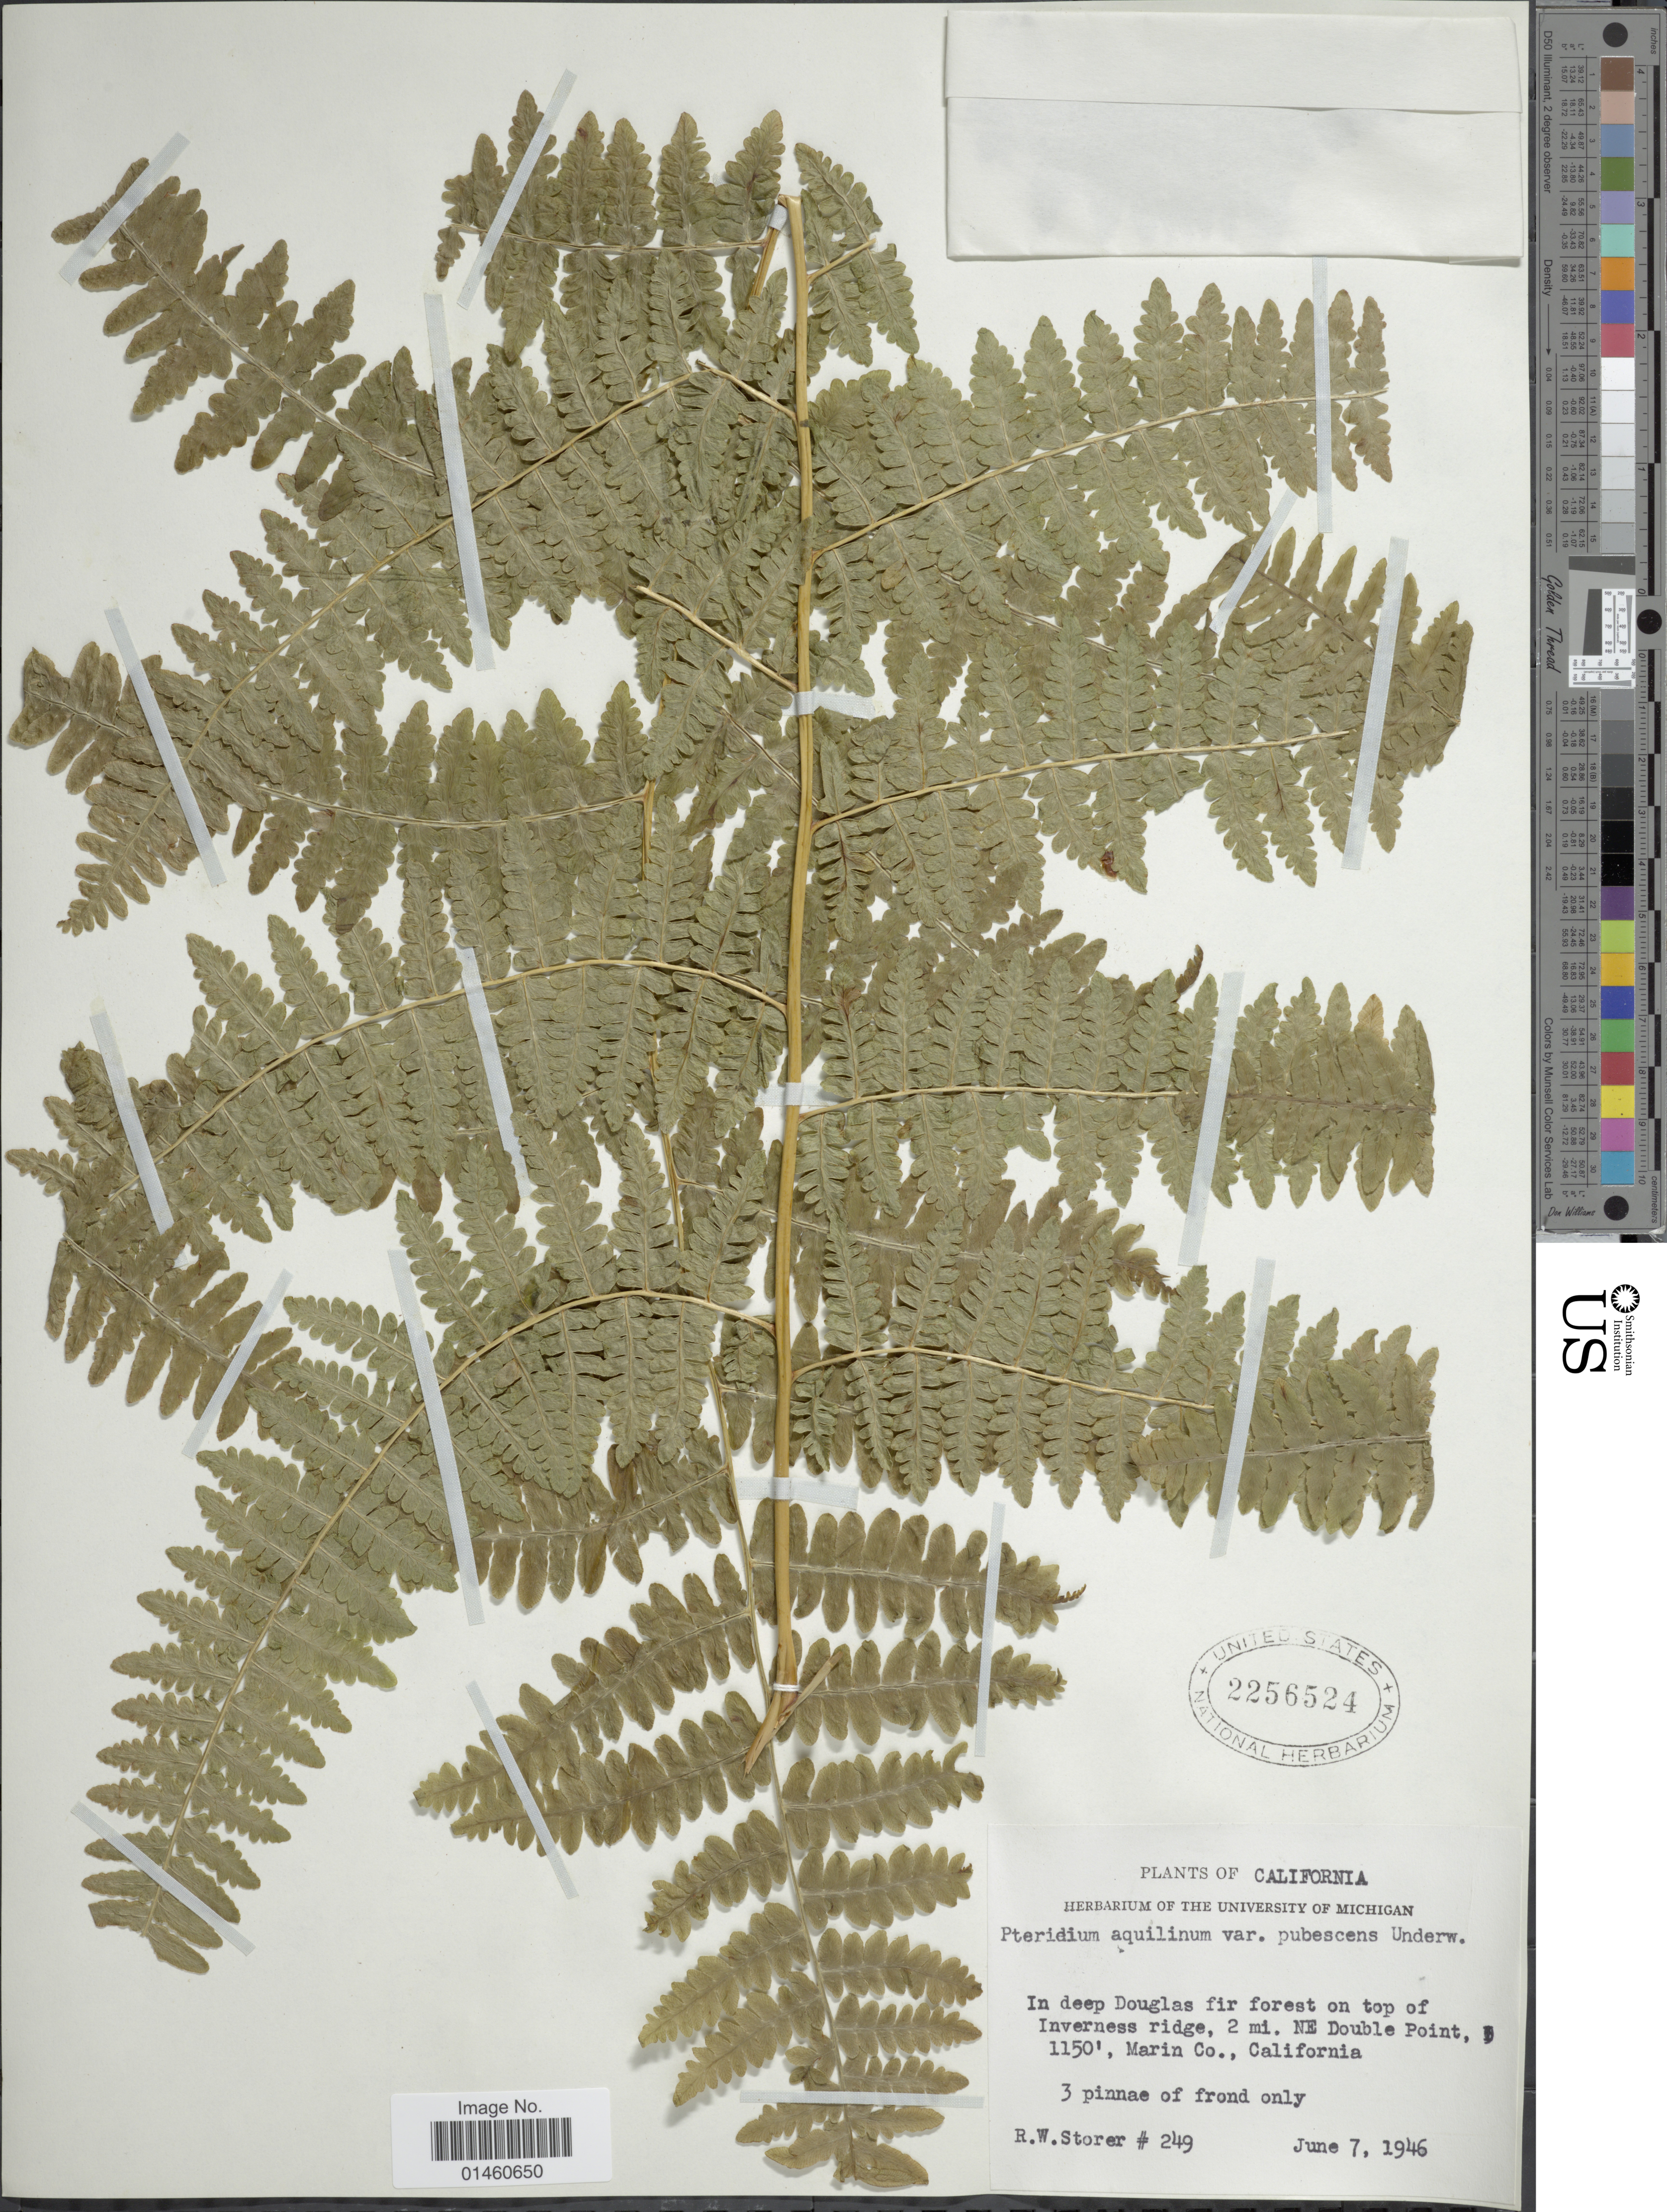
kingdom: Plantae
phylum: Tracheophyta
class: Polypodiopsida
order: Polypodiales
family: Dennstaedtiaceae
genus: Pteridium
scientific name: Pteridium pubescens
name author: (Underw.) Christenh.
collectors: R. Storer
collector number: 249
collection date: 1946-06-07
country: United States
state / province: California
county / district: Marin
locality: In deep Douglas fir forest on top of Inverness ridge, 2 mi. NE Double Point, Marin Co.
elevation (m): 351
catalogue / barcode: US 2256524